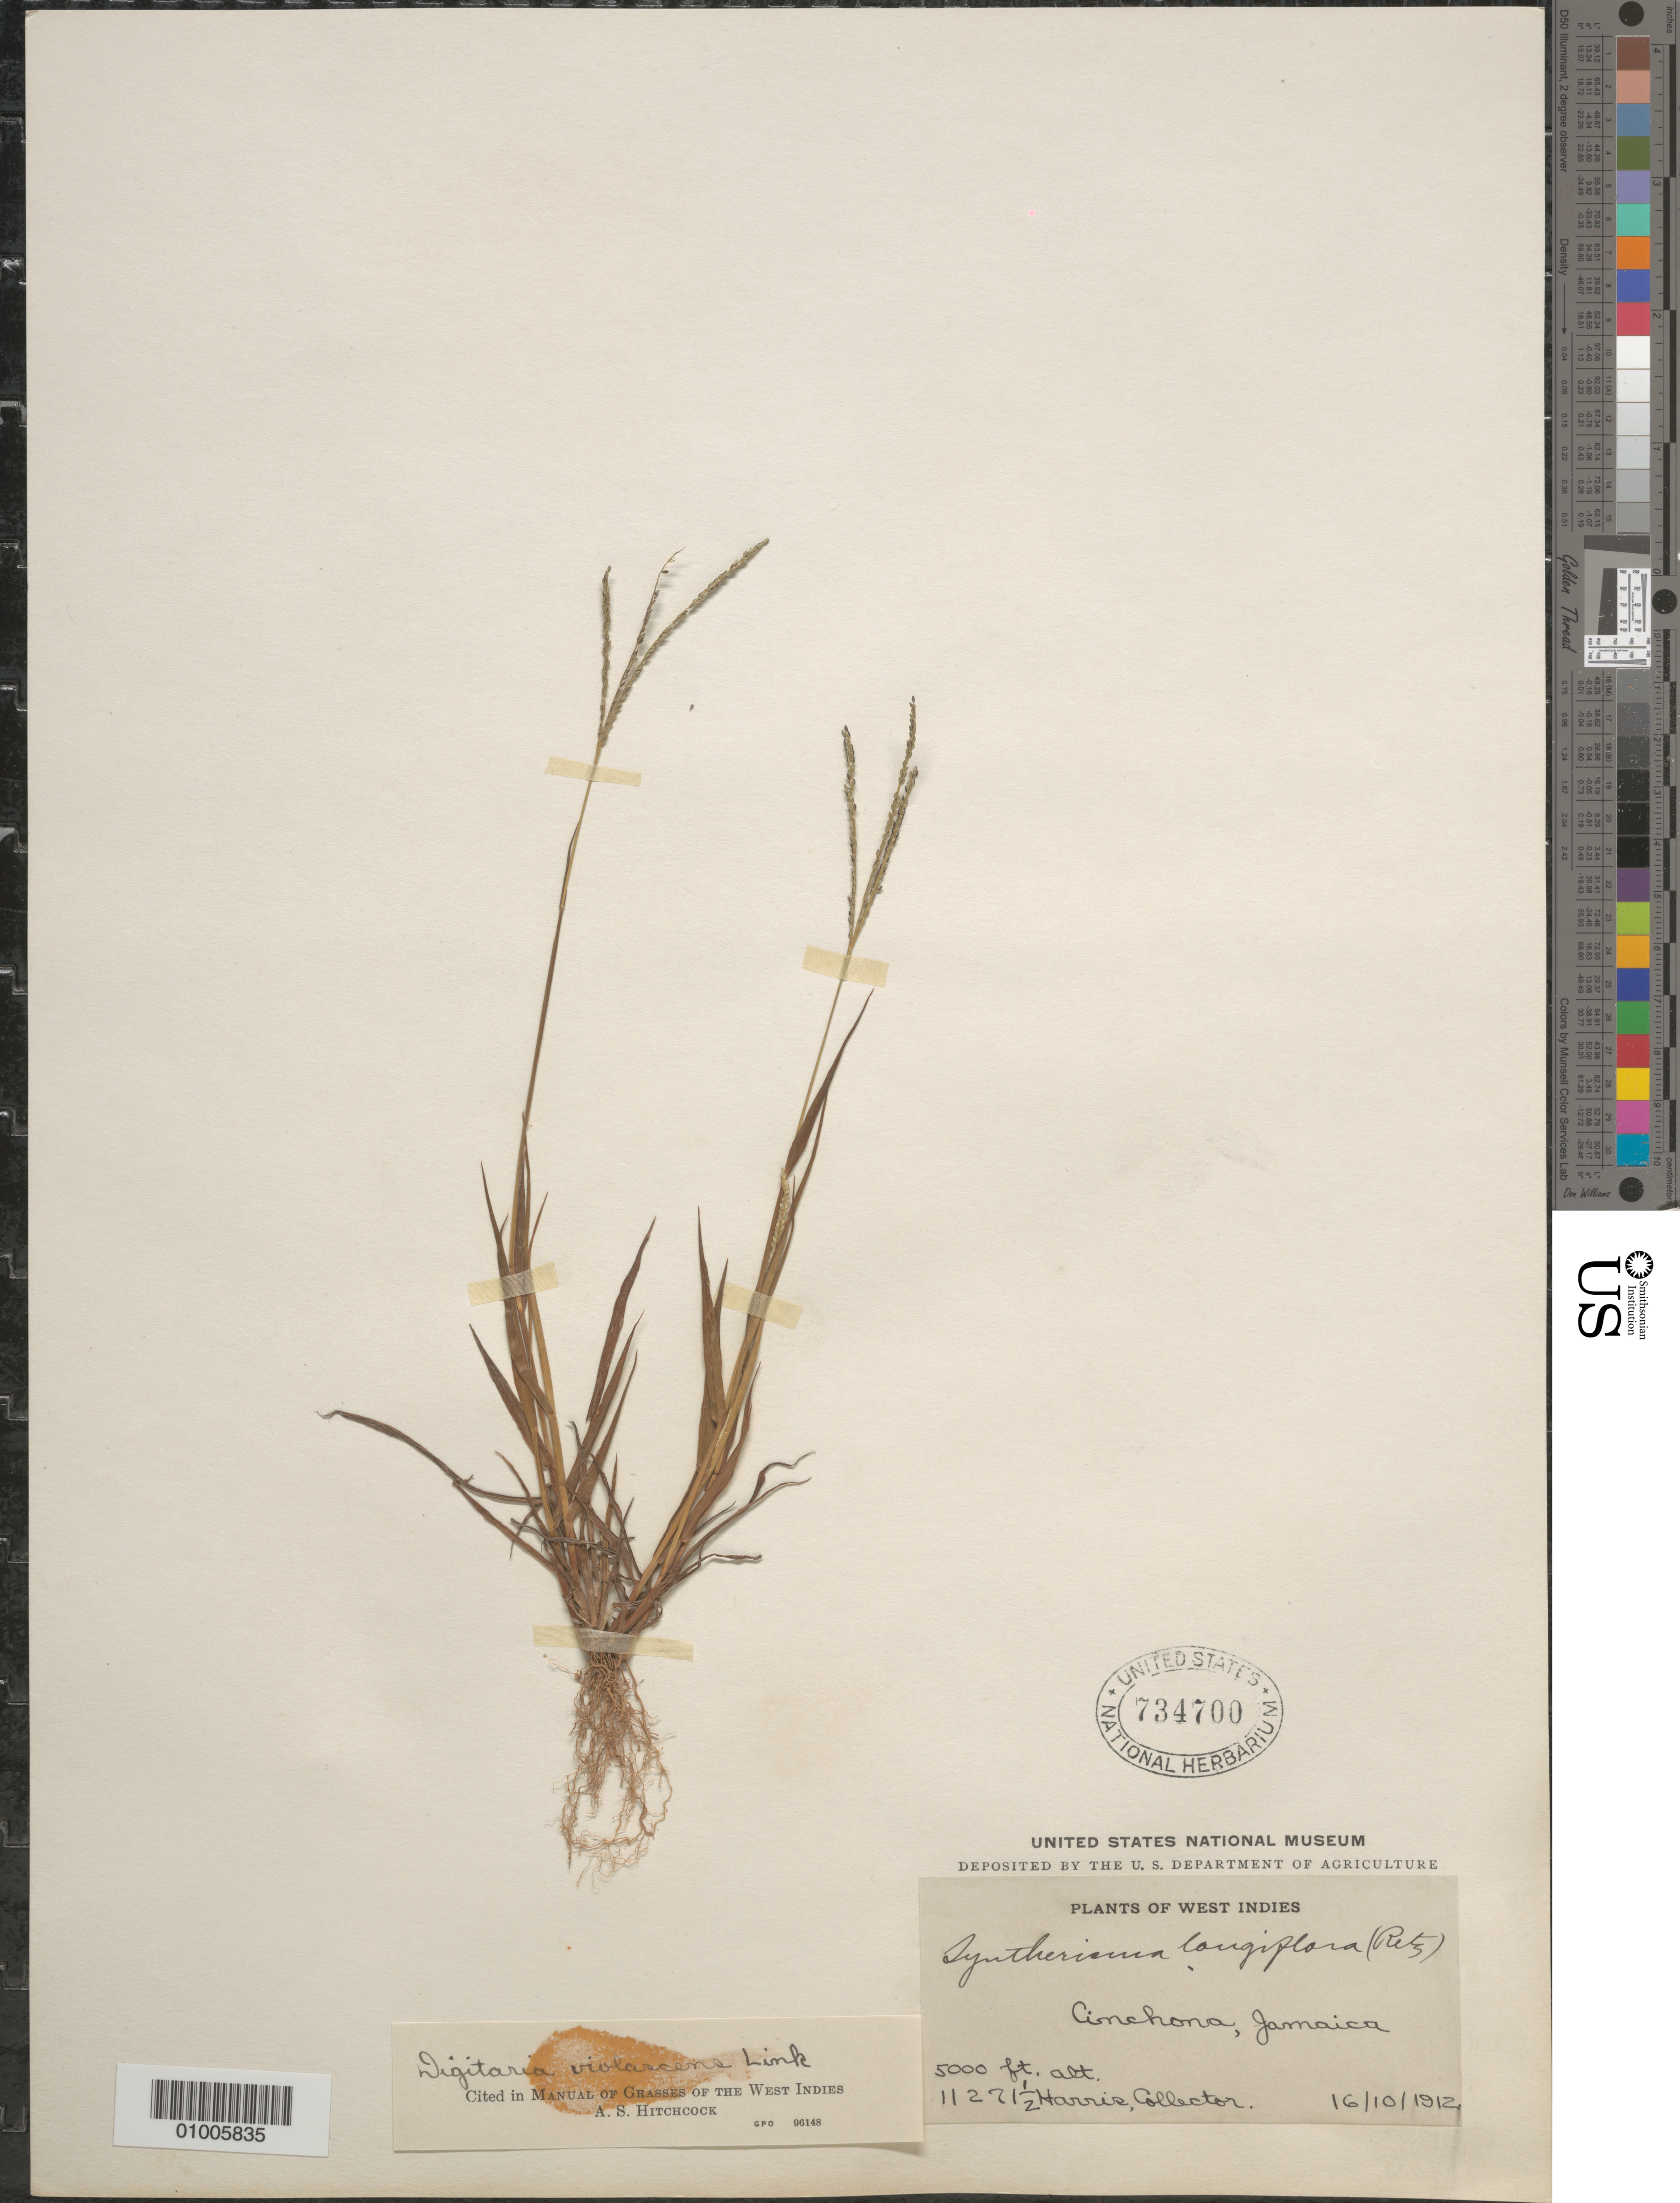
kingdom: Plantae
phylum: Tracheophyta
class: Liliopsida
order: Poales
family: Poaceae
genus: Digitaria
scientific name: Digitaria violascens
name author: Link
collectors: W. H. Harris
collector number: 11271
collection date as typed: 16 Oct 1912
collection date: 1912-10-16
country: Jamaica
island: Jamaica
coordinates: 0 N, 0 E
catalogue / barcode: US 734700